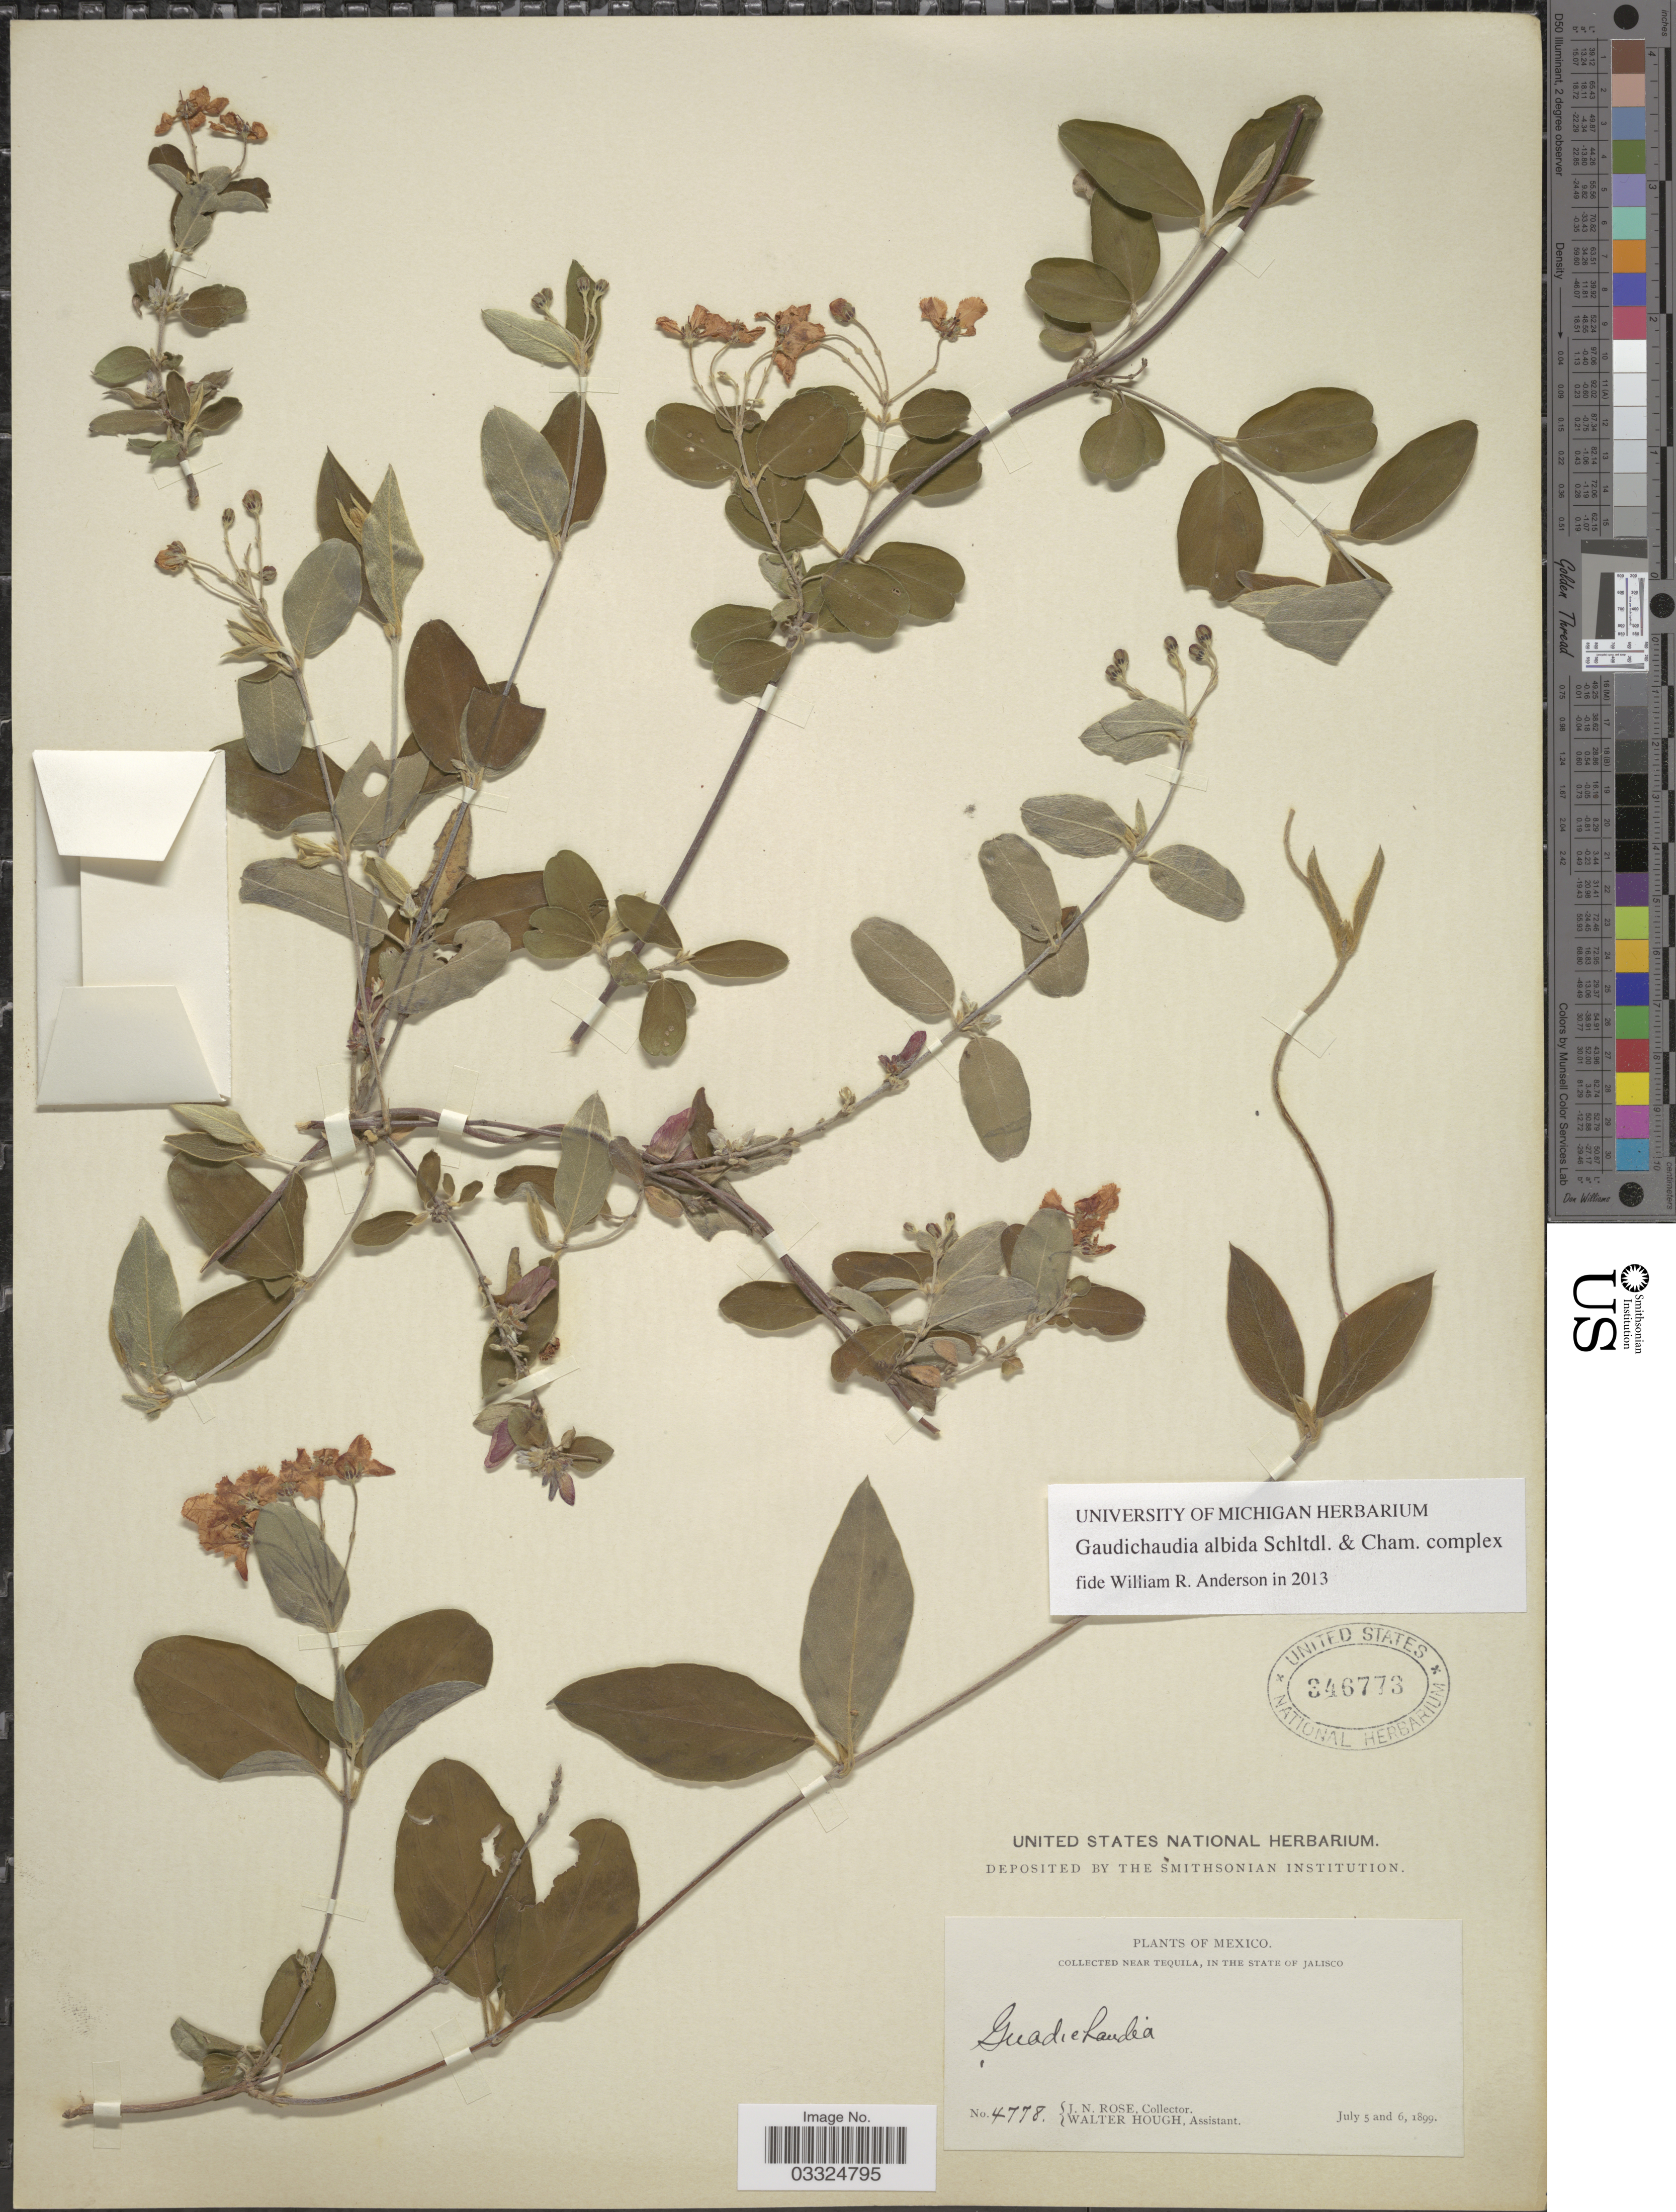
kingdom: Plantae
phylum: Tracheophyta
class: Magnoliopsida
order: Malpighiales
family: Malpighiaceae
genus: Gaudichaudia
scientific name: Gaudichaudia albida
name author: Schltdl. & Cham.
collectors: J. N. Rose & W. Hough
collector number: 4778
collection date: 1899-07-05/1899-07-06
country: Mexico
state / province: Jalisco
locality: Near Tequila.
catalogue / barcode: US 346773